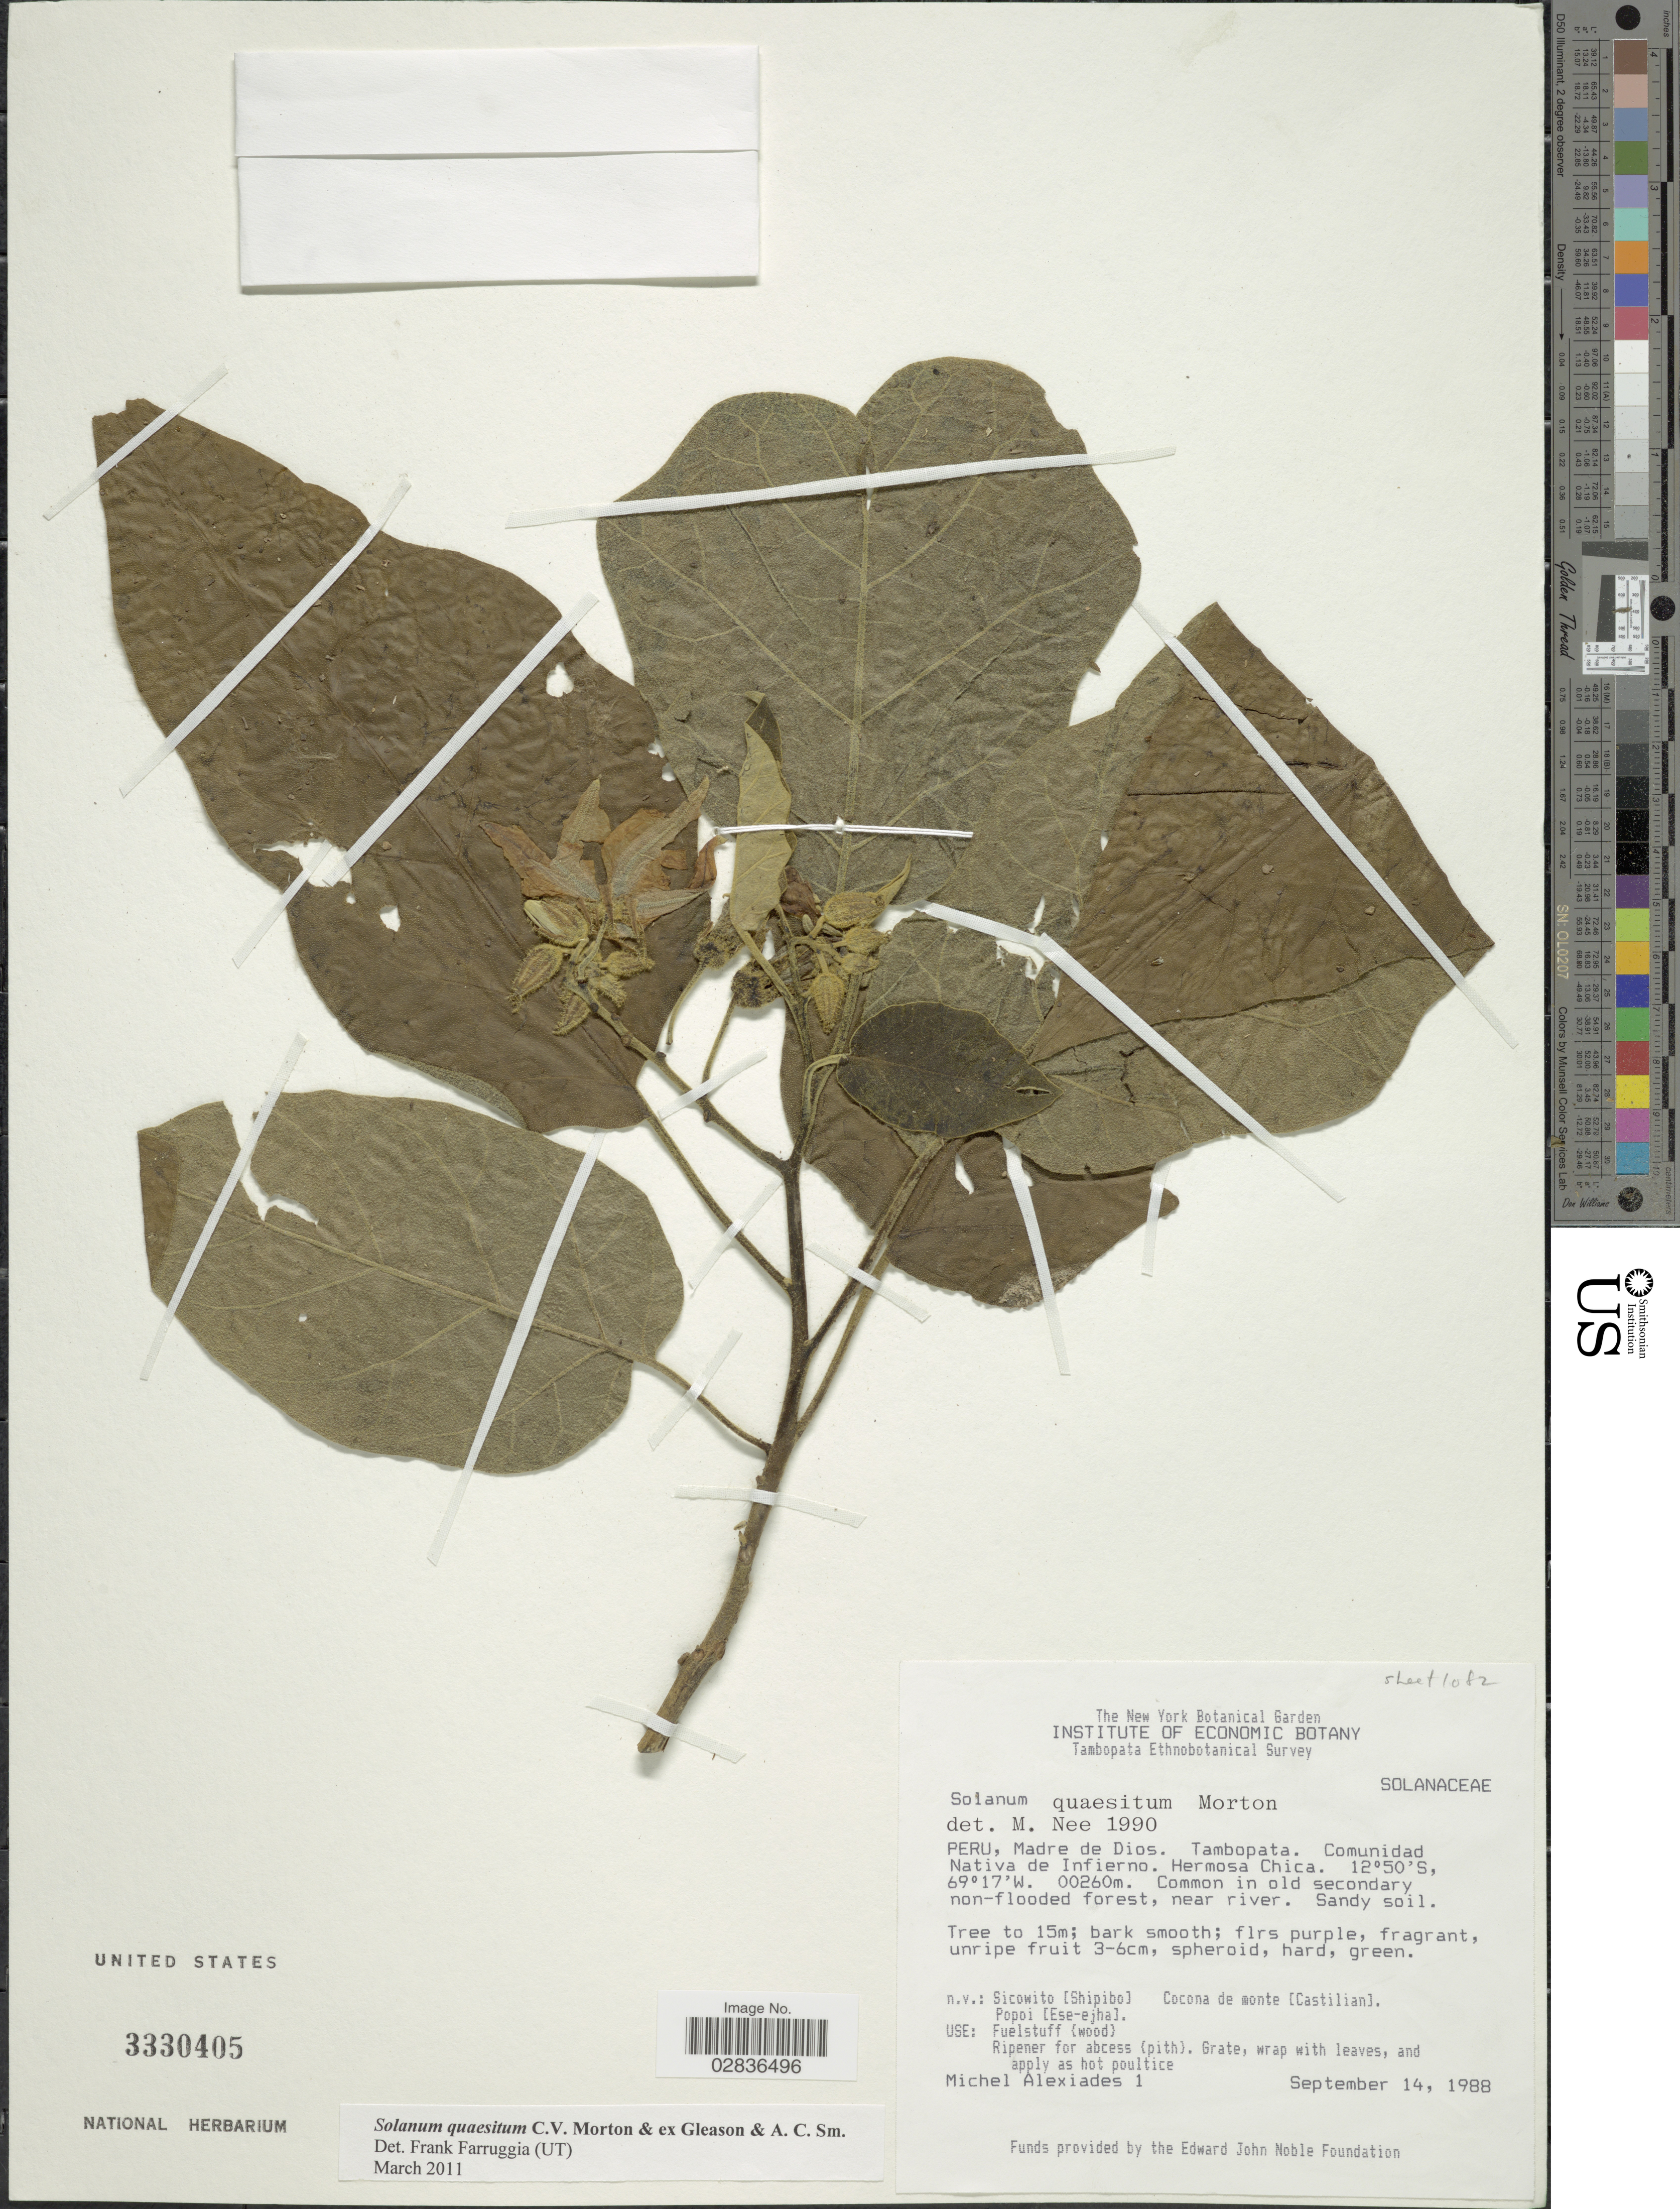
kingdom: Plantae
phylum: Tracheophyta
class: Magnoliopsida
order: Solanales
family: Solanaceae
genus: Solanum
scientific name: Solanum quaesitum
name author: C.V. Morton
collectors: M. Alexiades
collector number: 1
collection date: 1988-09-14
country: Peru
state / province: Madre de Dios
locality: Madre de Dios. Tambopata. Comunidad Nativa de Infierno. Hermosa Chica.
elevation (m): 260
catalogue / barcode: US 3330405